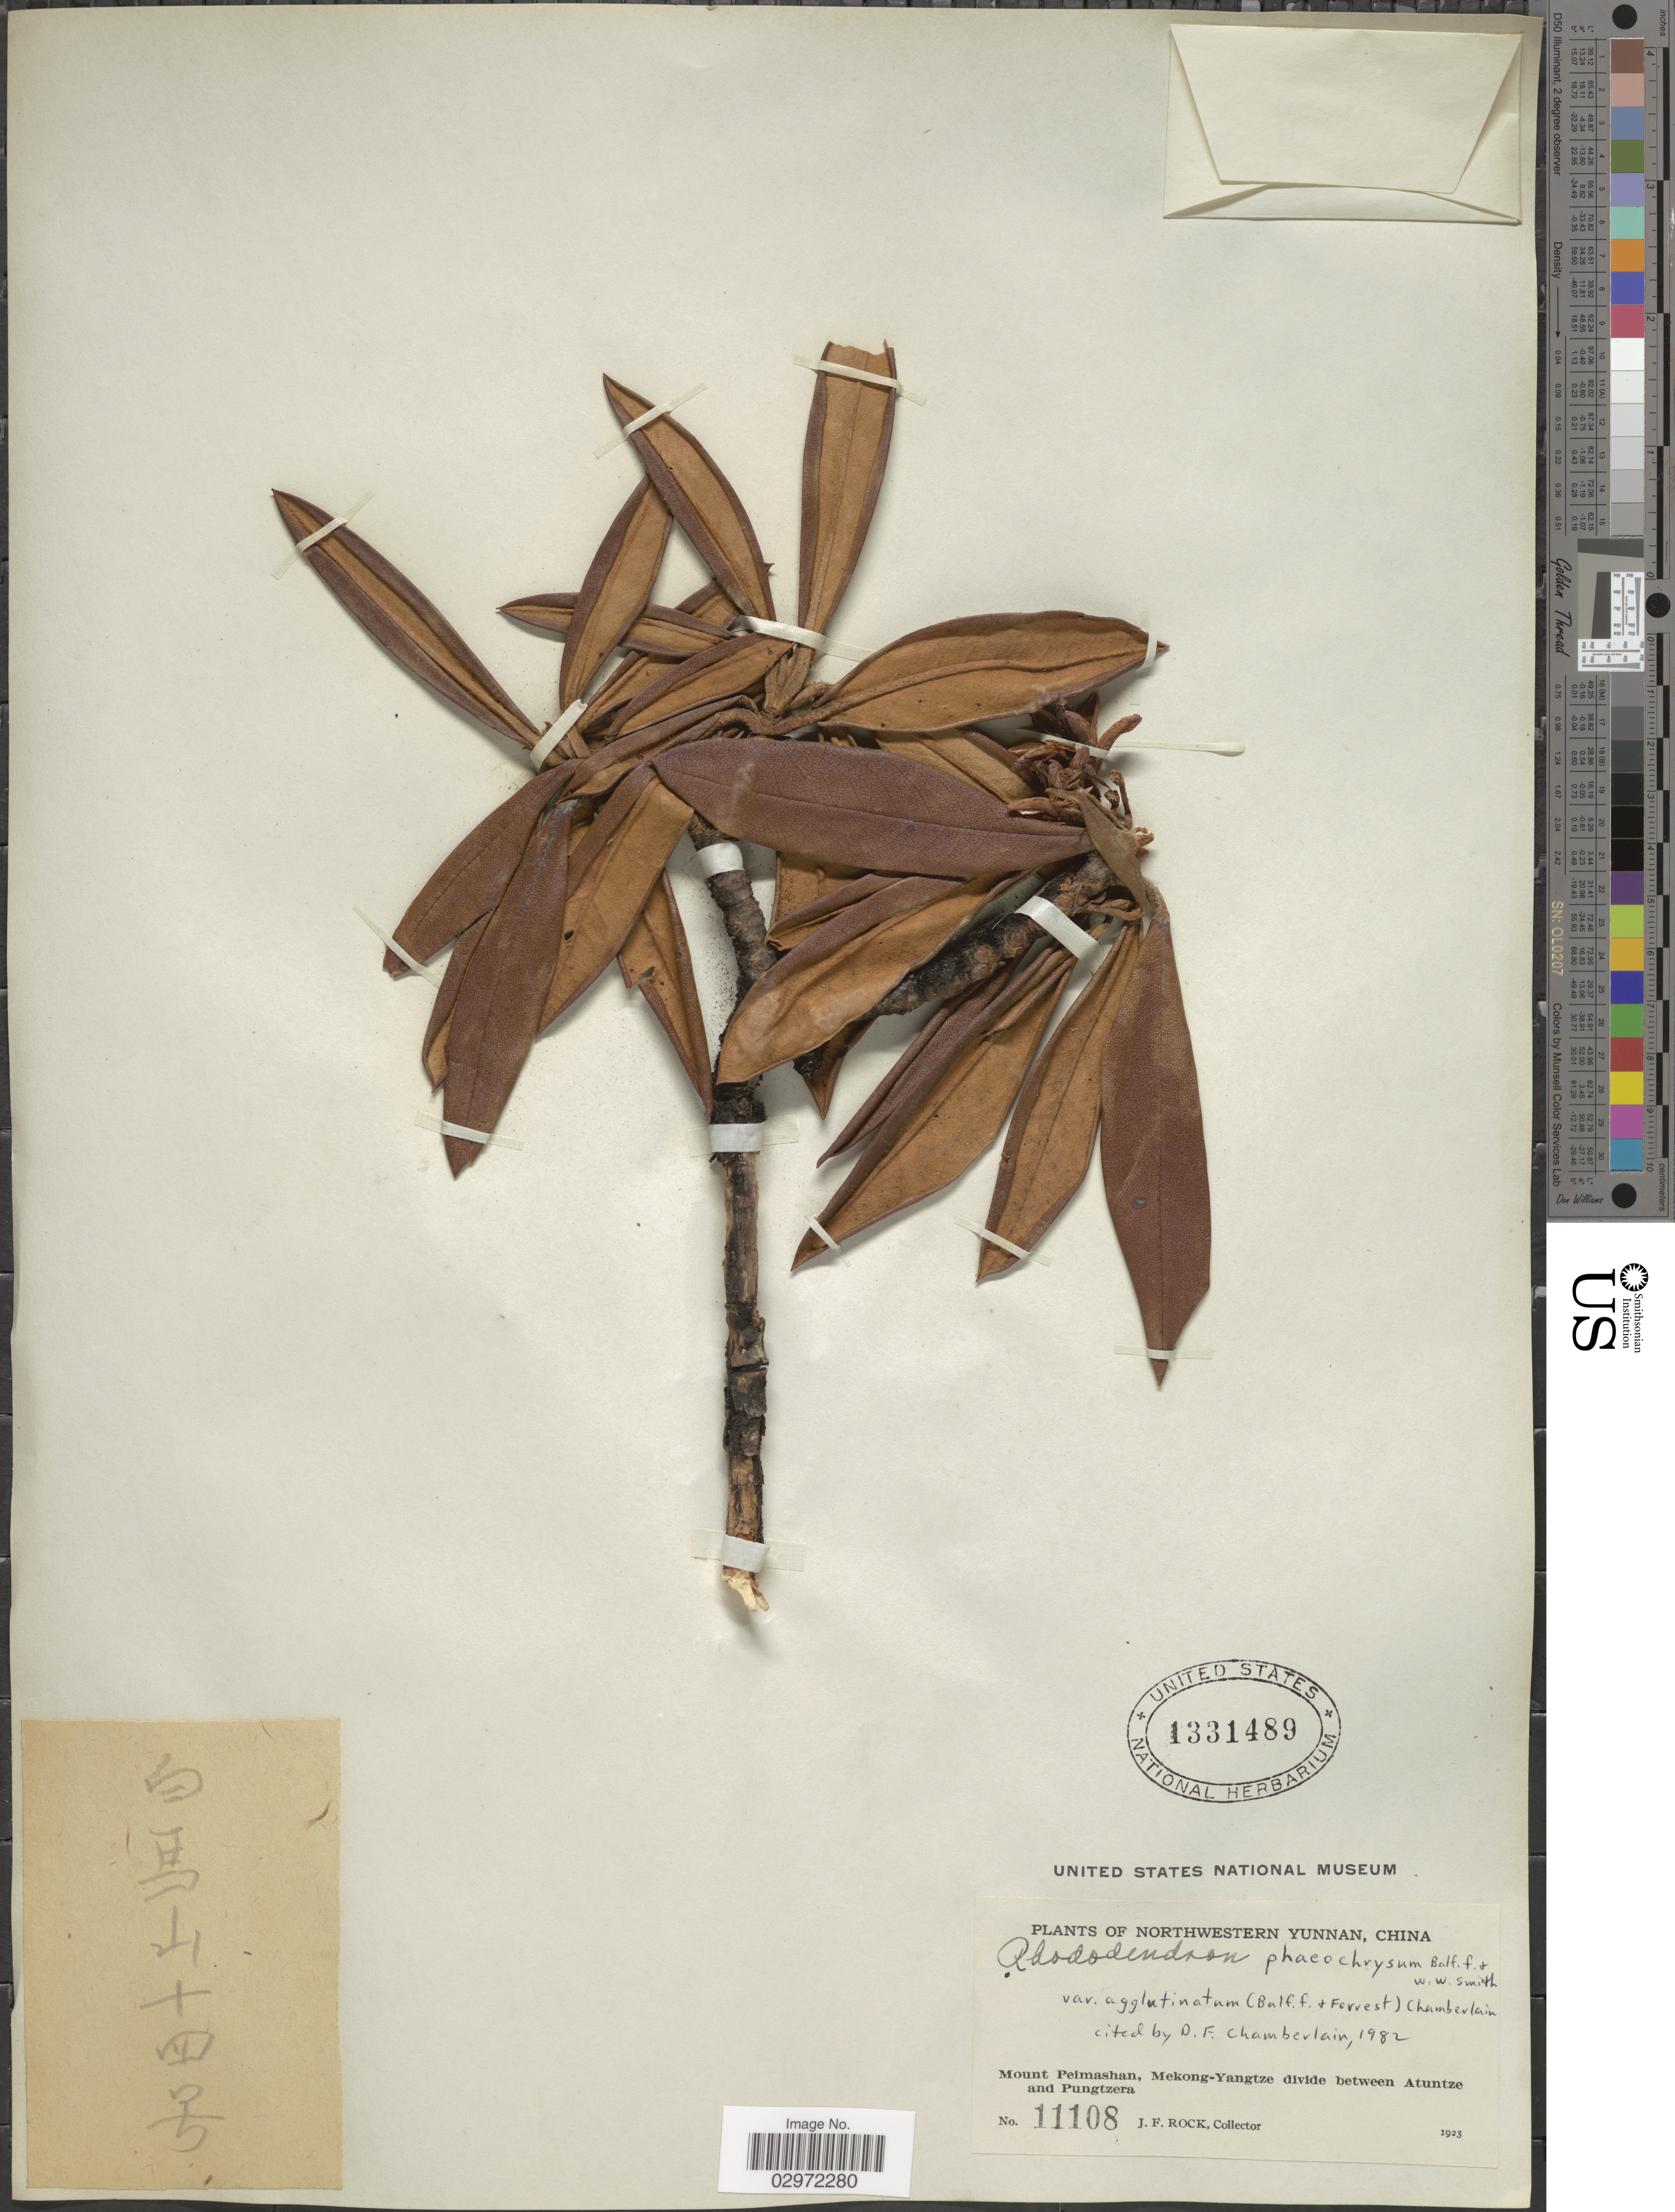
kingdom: Plantae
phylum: Tracheophyta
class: Magnoliopsida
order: Ericales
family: Ericaceae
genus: Rhododendron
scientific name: Rhododendron phaeochrysum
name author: Balf. f. & W.W. Sm.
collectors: J. Rock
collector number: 11108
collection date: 1923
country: China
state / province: Yunnan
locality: Northwestern Yunnan, Mount Peimashan, Mekong-Yangtze divide between Atuntze and Pungtzera.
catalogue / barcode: US 1331489